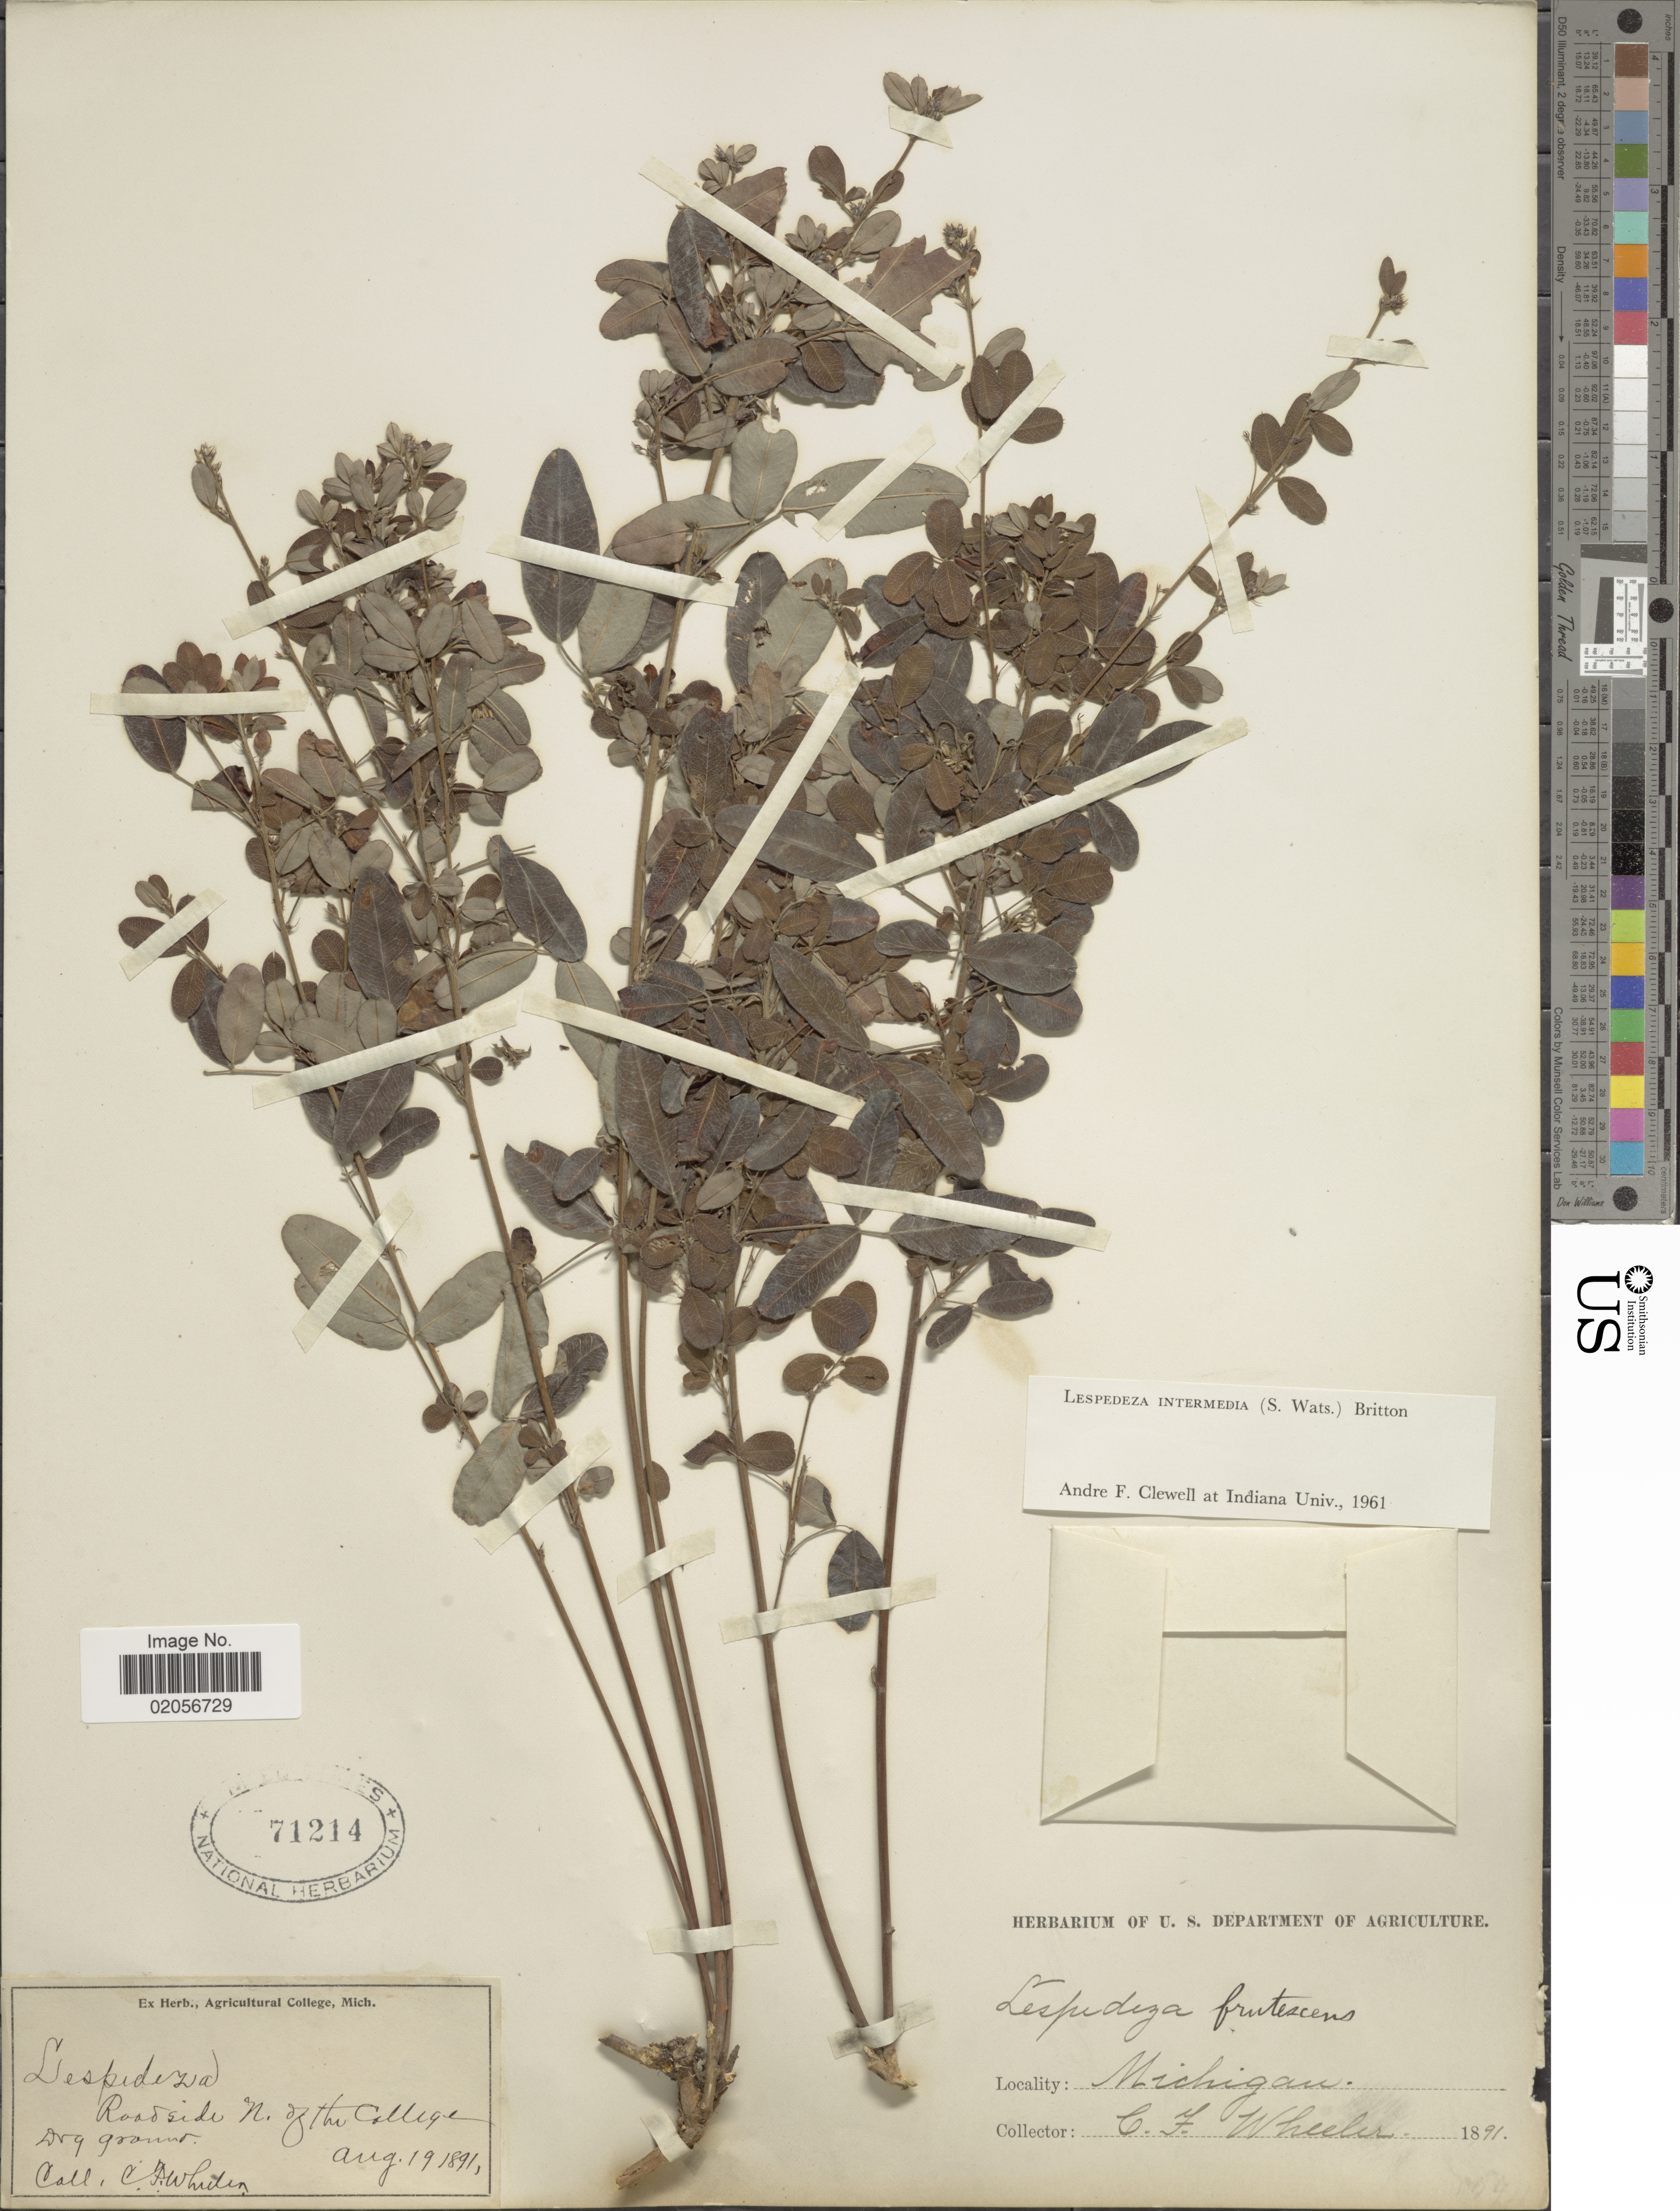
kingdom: Plantae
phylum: Tracheophyta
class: Magnoliopsida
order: Fabales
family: Fabaceae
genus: Lespedeza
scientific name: Lespedeza intermedia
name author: (S. Watson) Britton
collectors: C. Wheeler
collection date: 1891-08-19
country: United States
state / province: Michigan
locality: Roadside N of the College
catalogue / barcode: US 71214